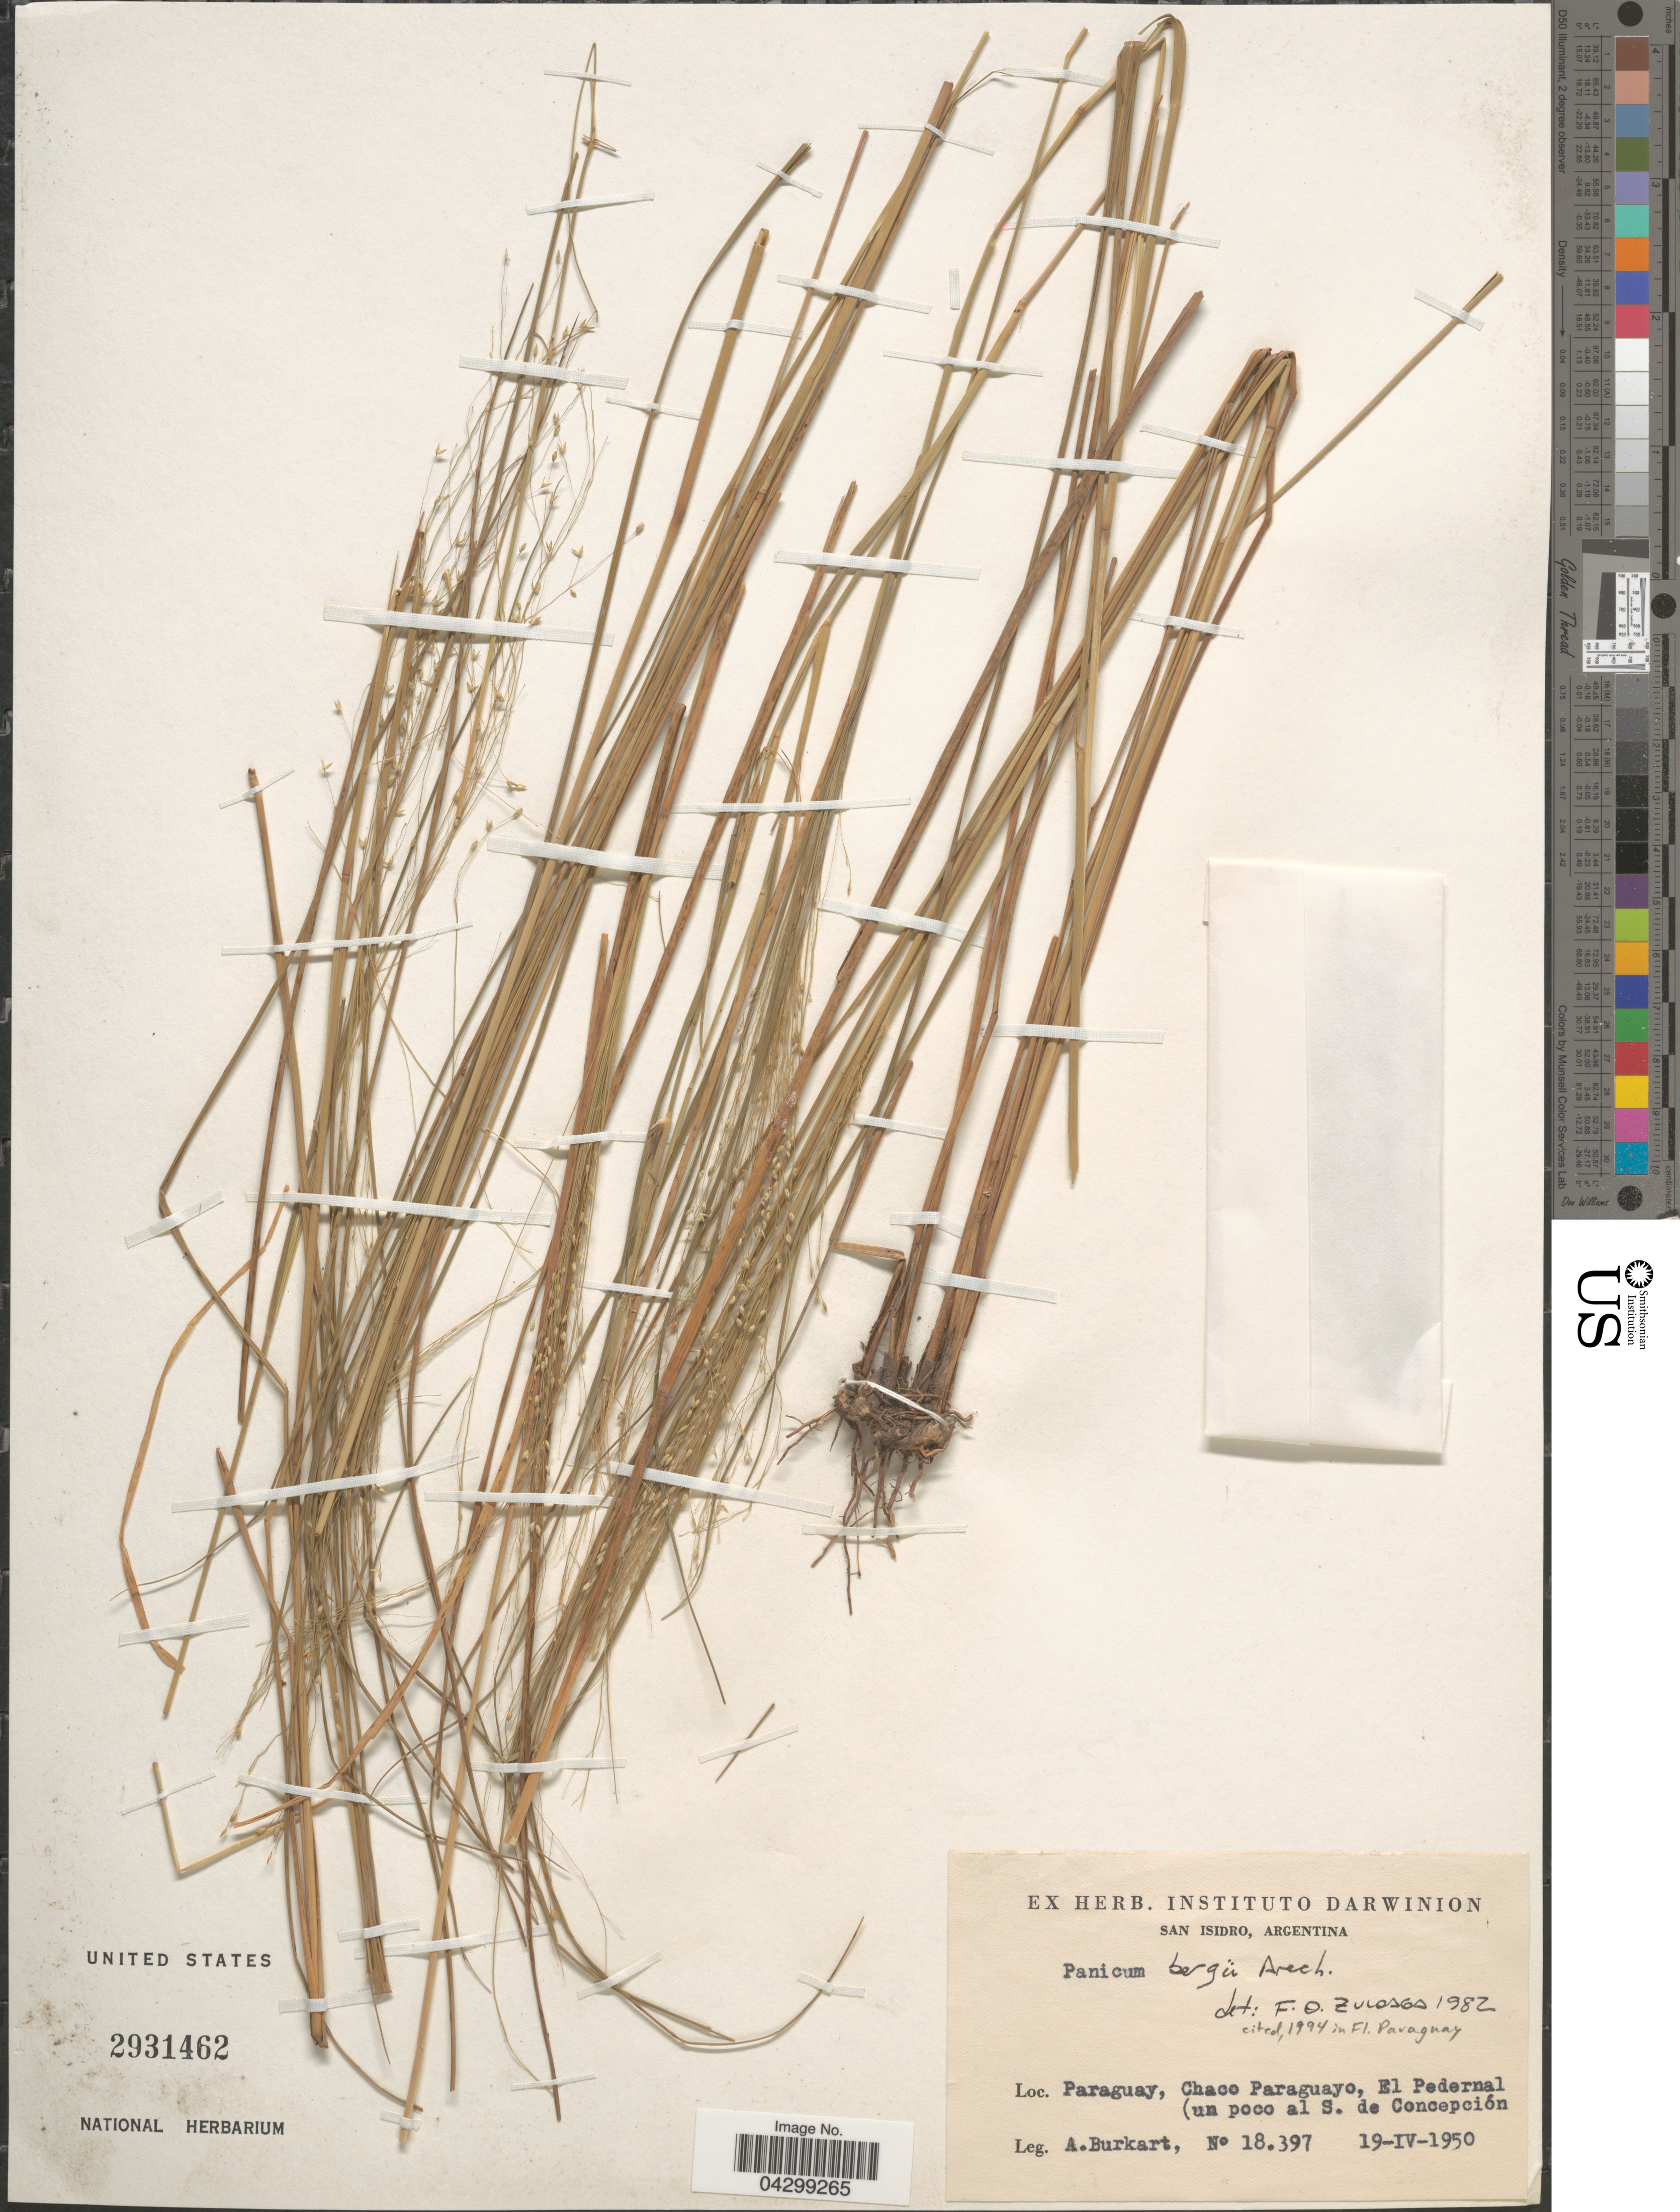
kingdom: Plantae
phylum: Tracheophyta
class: Liliopsida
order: Poales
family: Poaceae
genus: Panicum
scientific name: Panicum bergii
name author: Arechav.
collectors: A. E. Burkart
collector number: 18397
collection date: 1950-04-19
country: Paraguay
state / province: Concepcion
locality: Chaco Paraguay, El Pedernal (un poco al S. de Concepción.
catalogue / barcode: US 2931462